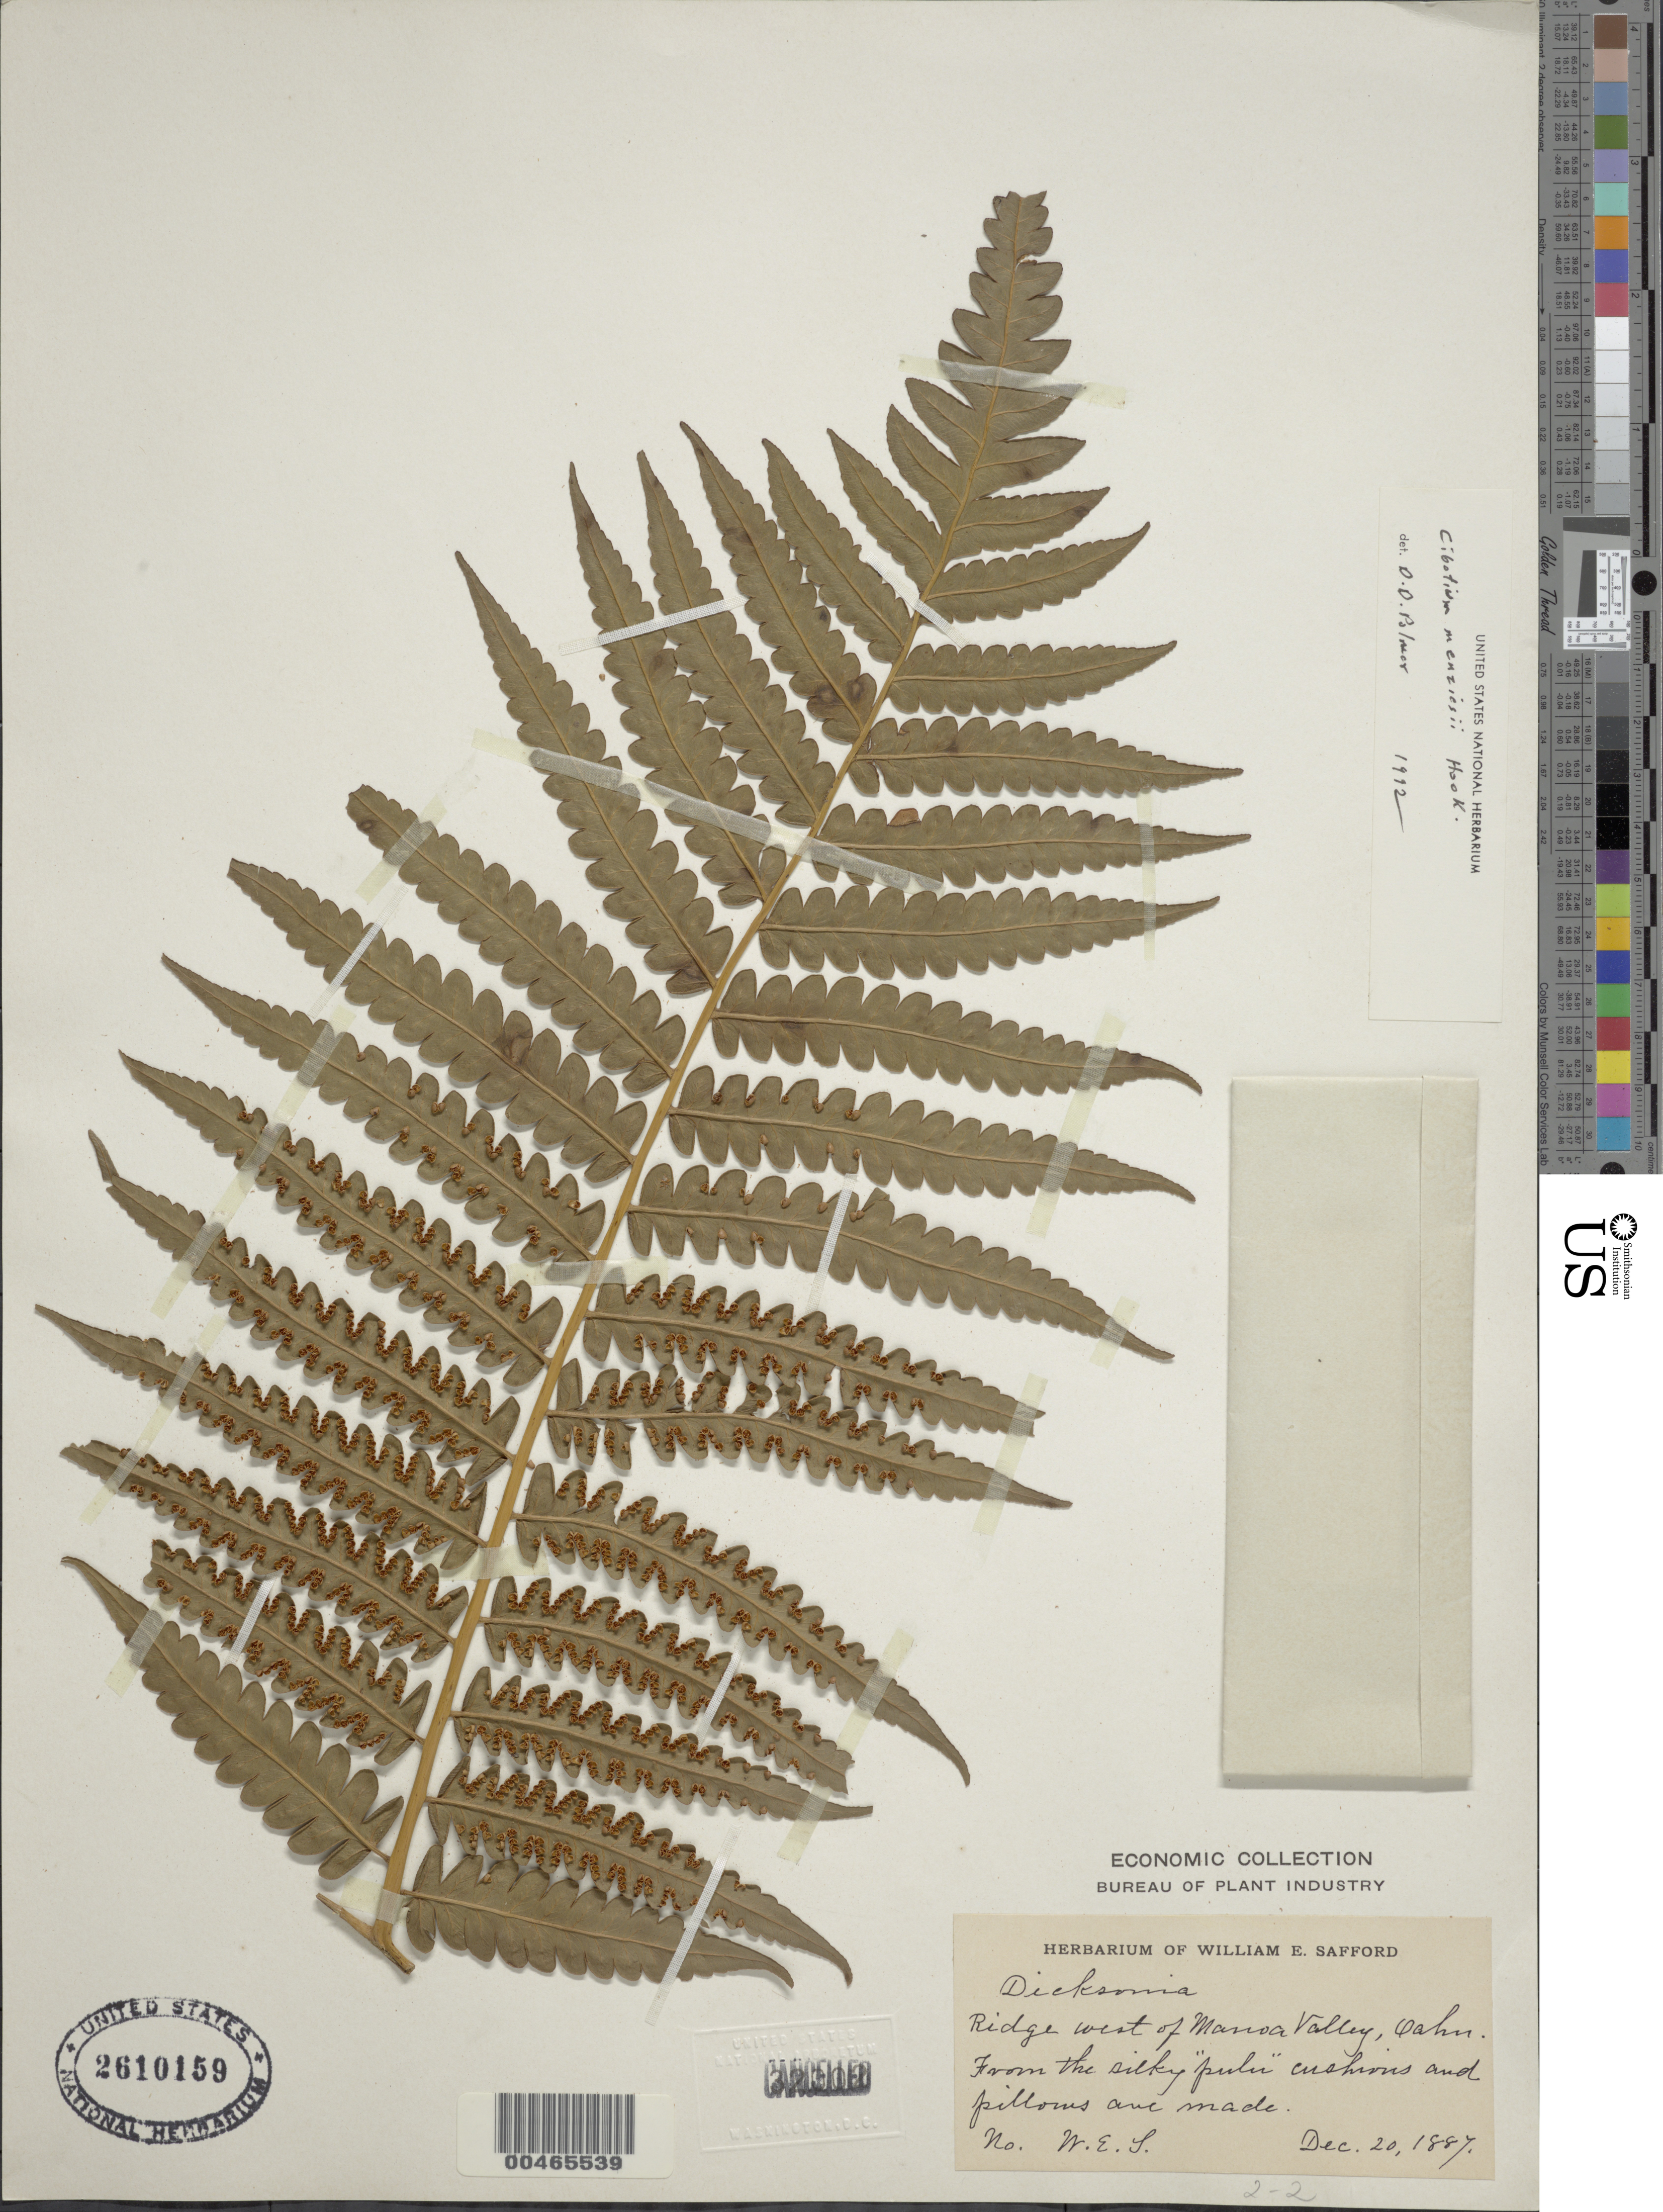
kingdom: Plantae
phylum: Tracheophyta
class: Polypodiopsida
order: Cyatheales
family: Cibotiaceae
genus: Cibotium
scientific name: Cibotium menziesii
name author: Hook.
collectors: W. E. Safford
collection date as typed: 20 Dec 1887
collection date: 1887-12-20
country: United States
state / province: Hawaii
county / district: Honolulu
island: Oahu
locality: Ridge W of Manoa Valley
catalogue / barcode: US 2610159